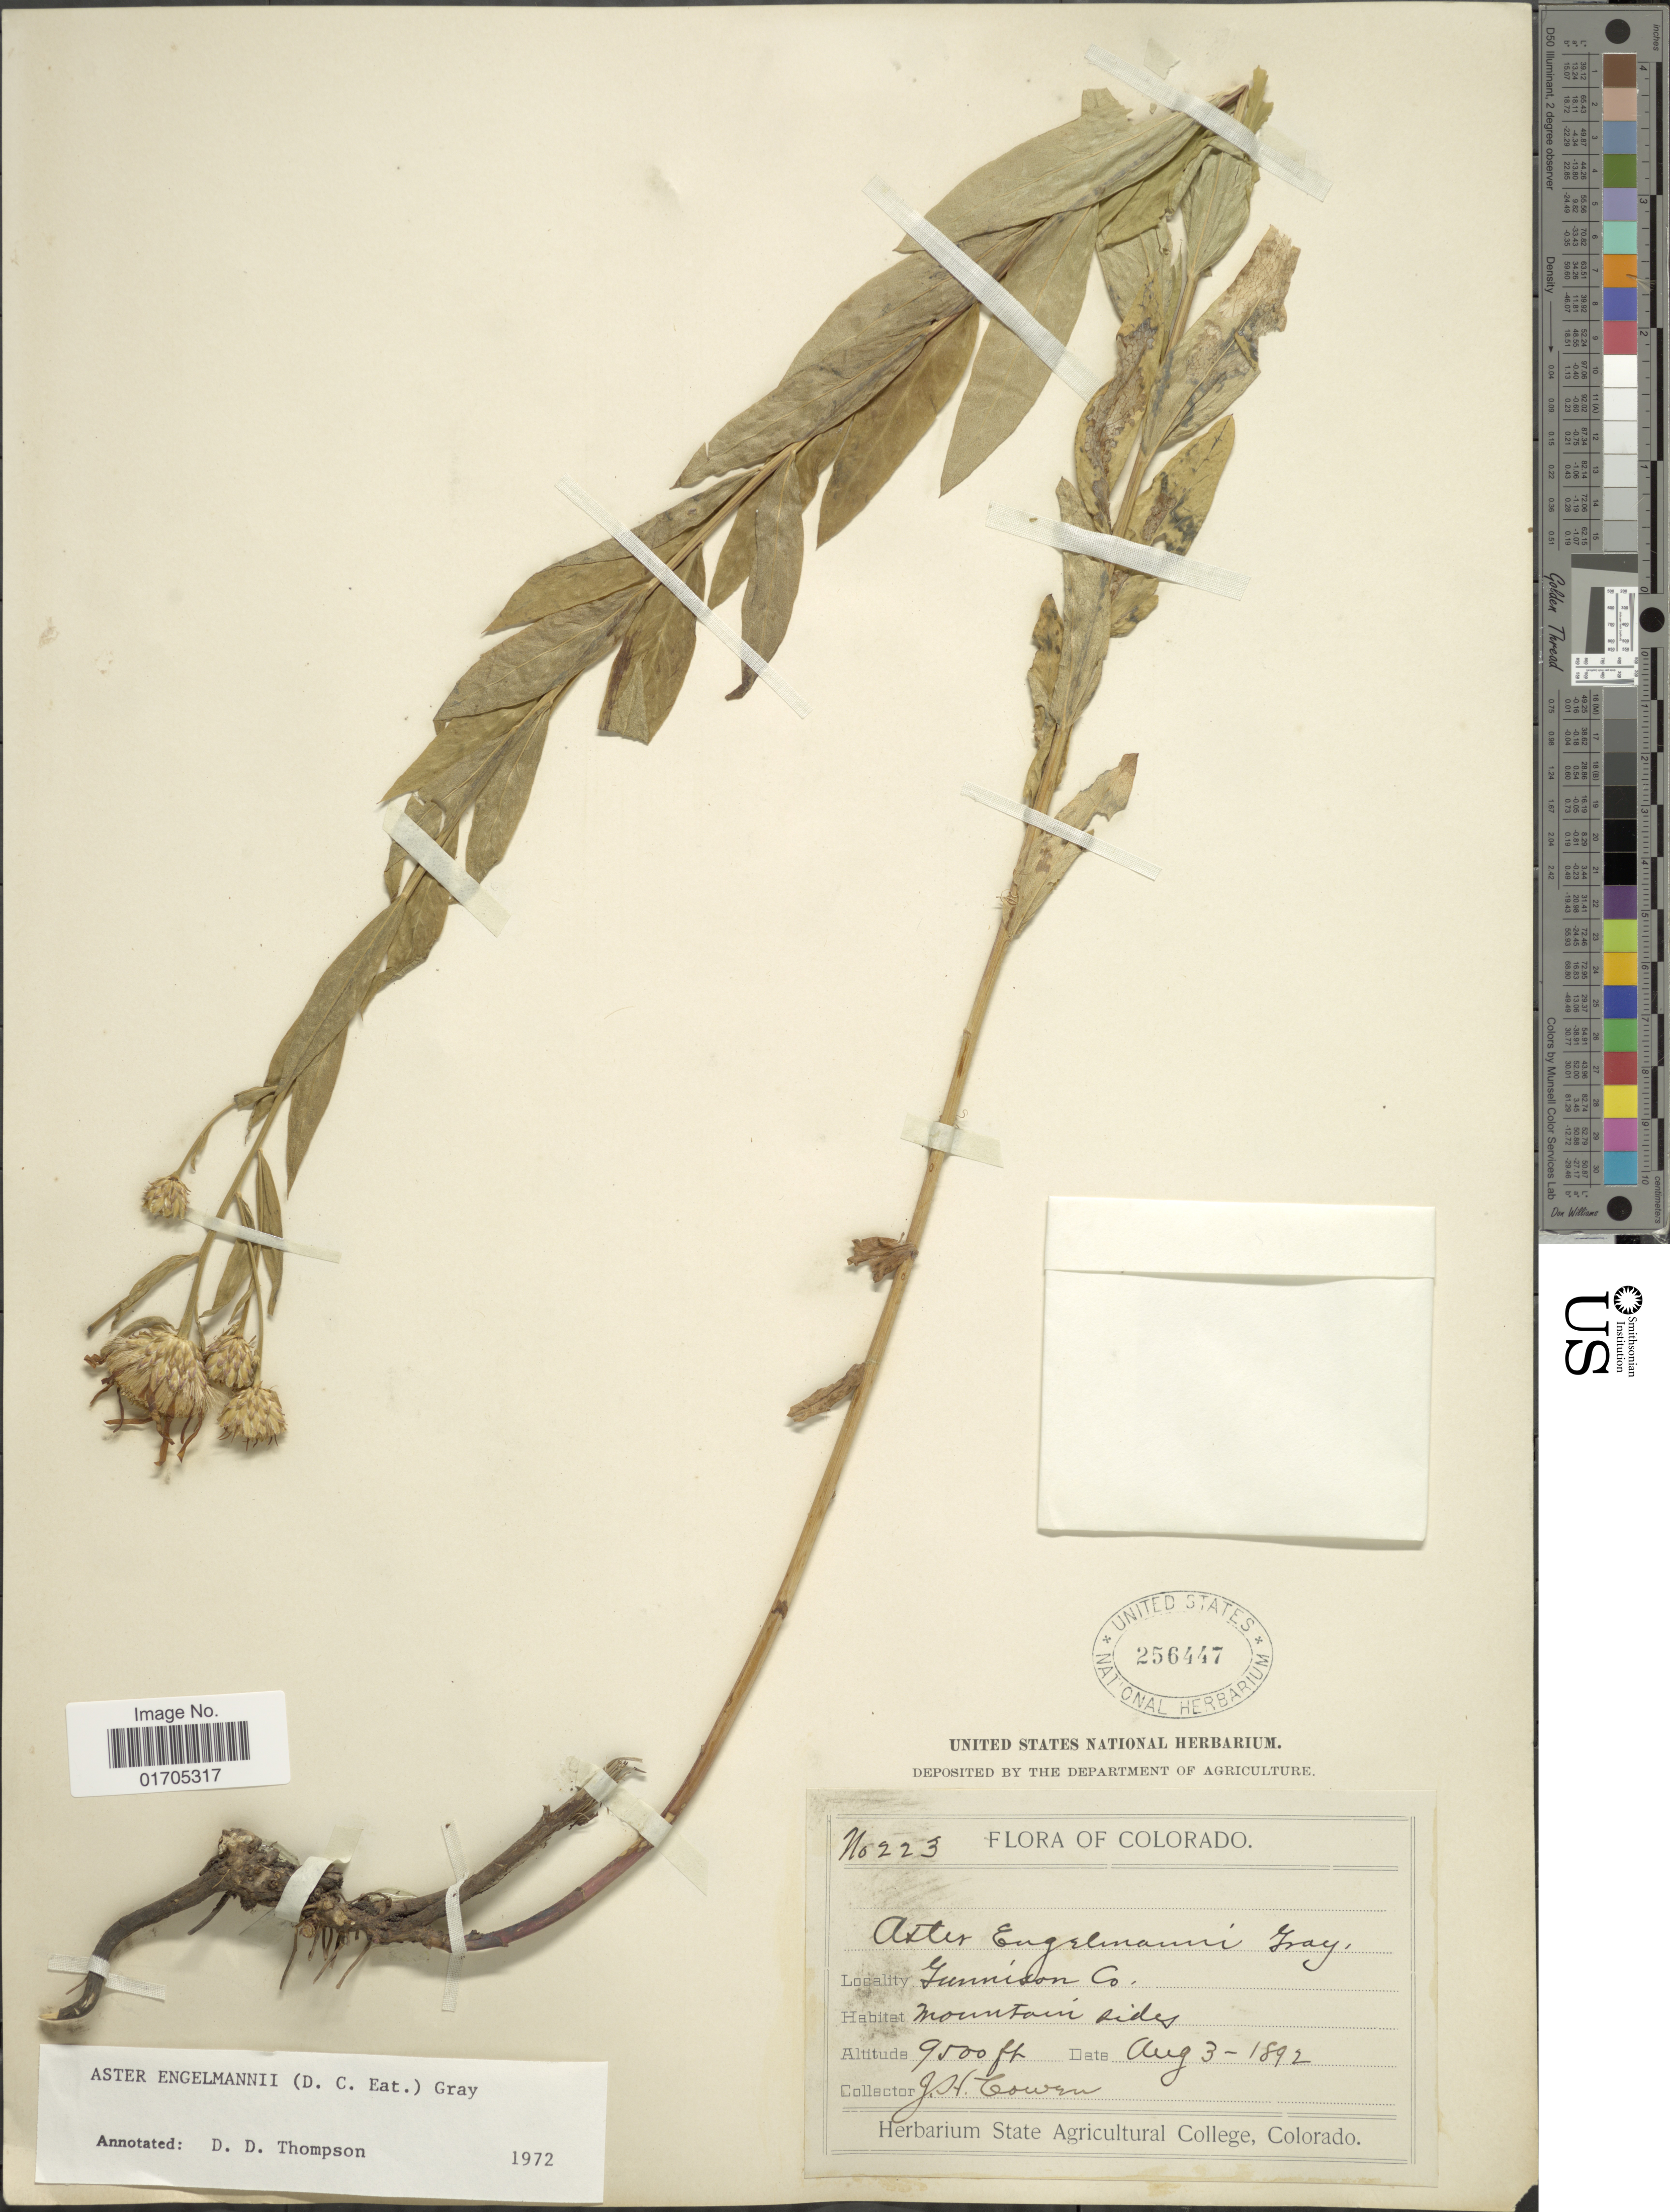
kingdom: Plantae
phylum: Tracheophyta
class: Magnoliopsida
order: Asterales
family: Asteraceae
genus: Eucephalus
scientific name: Eucephalus engelmannii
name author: (D.C. Eaton) Greene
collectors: J. H. Cowen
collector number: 223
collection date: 1892-08-03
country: United States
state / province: Colorado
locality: Yunnison Co., mountain sides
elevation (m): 2896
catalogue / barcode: US 256447